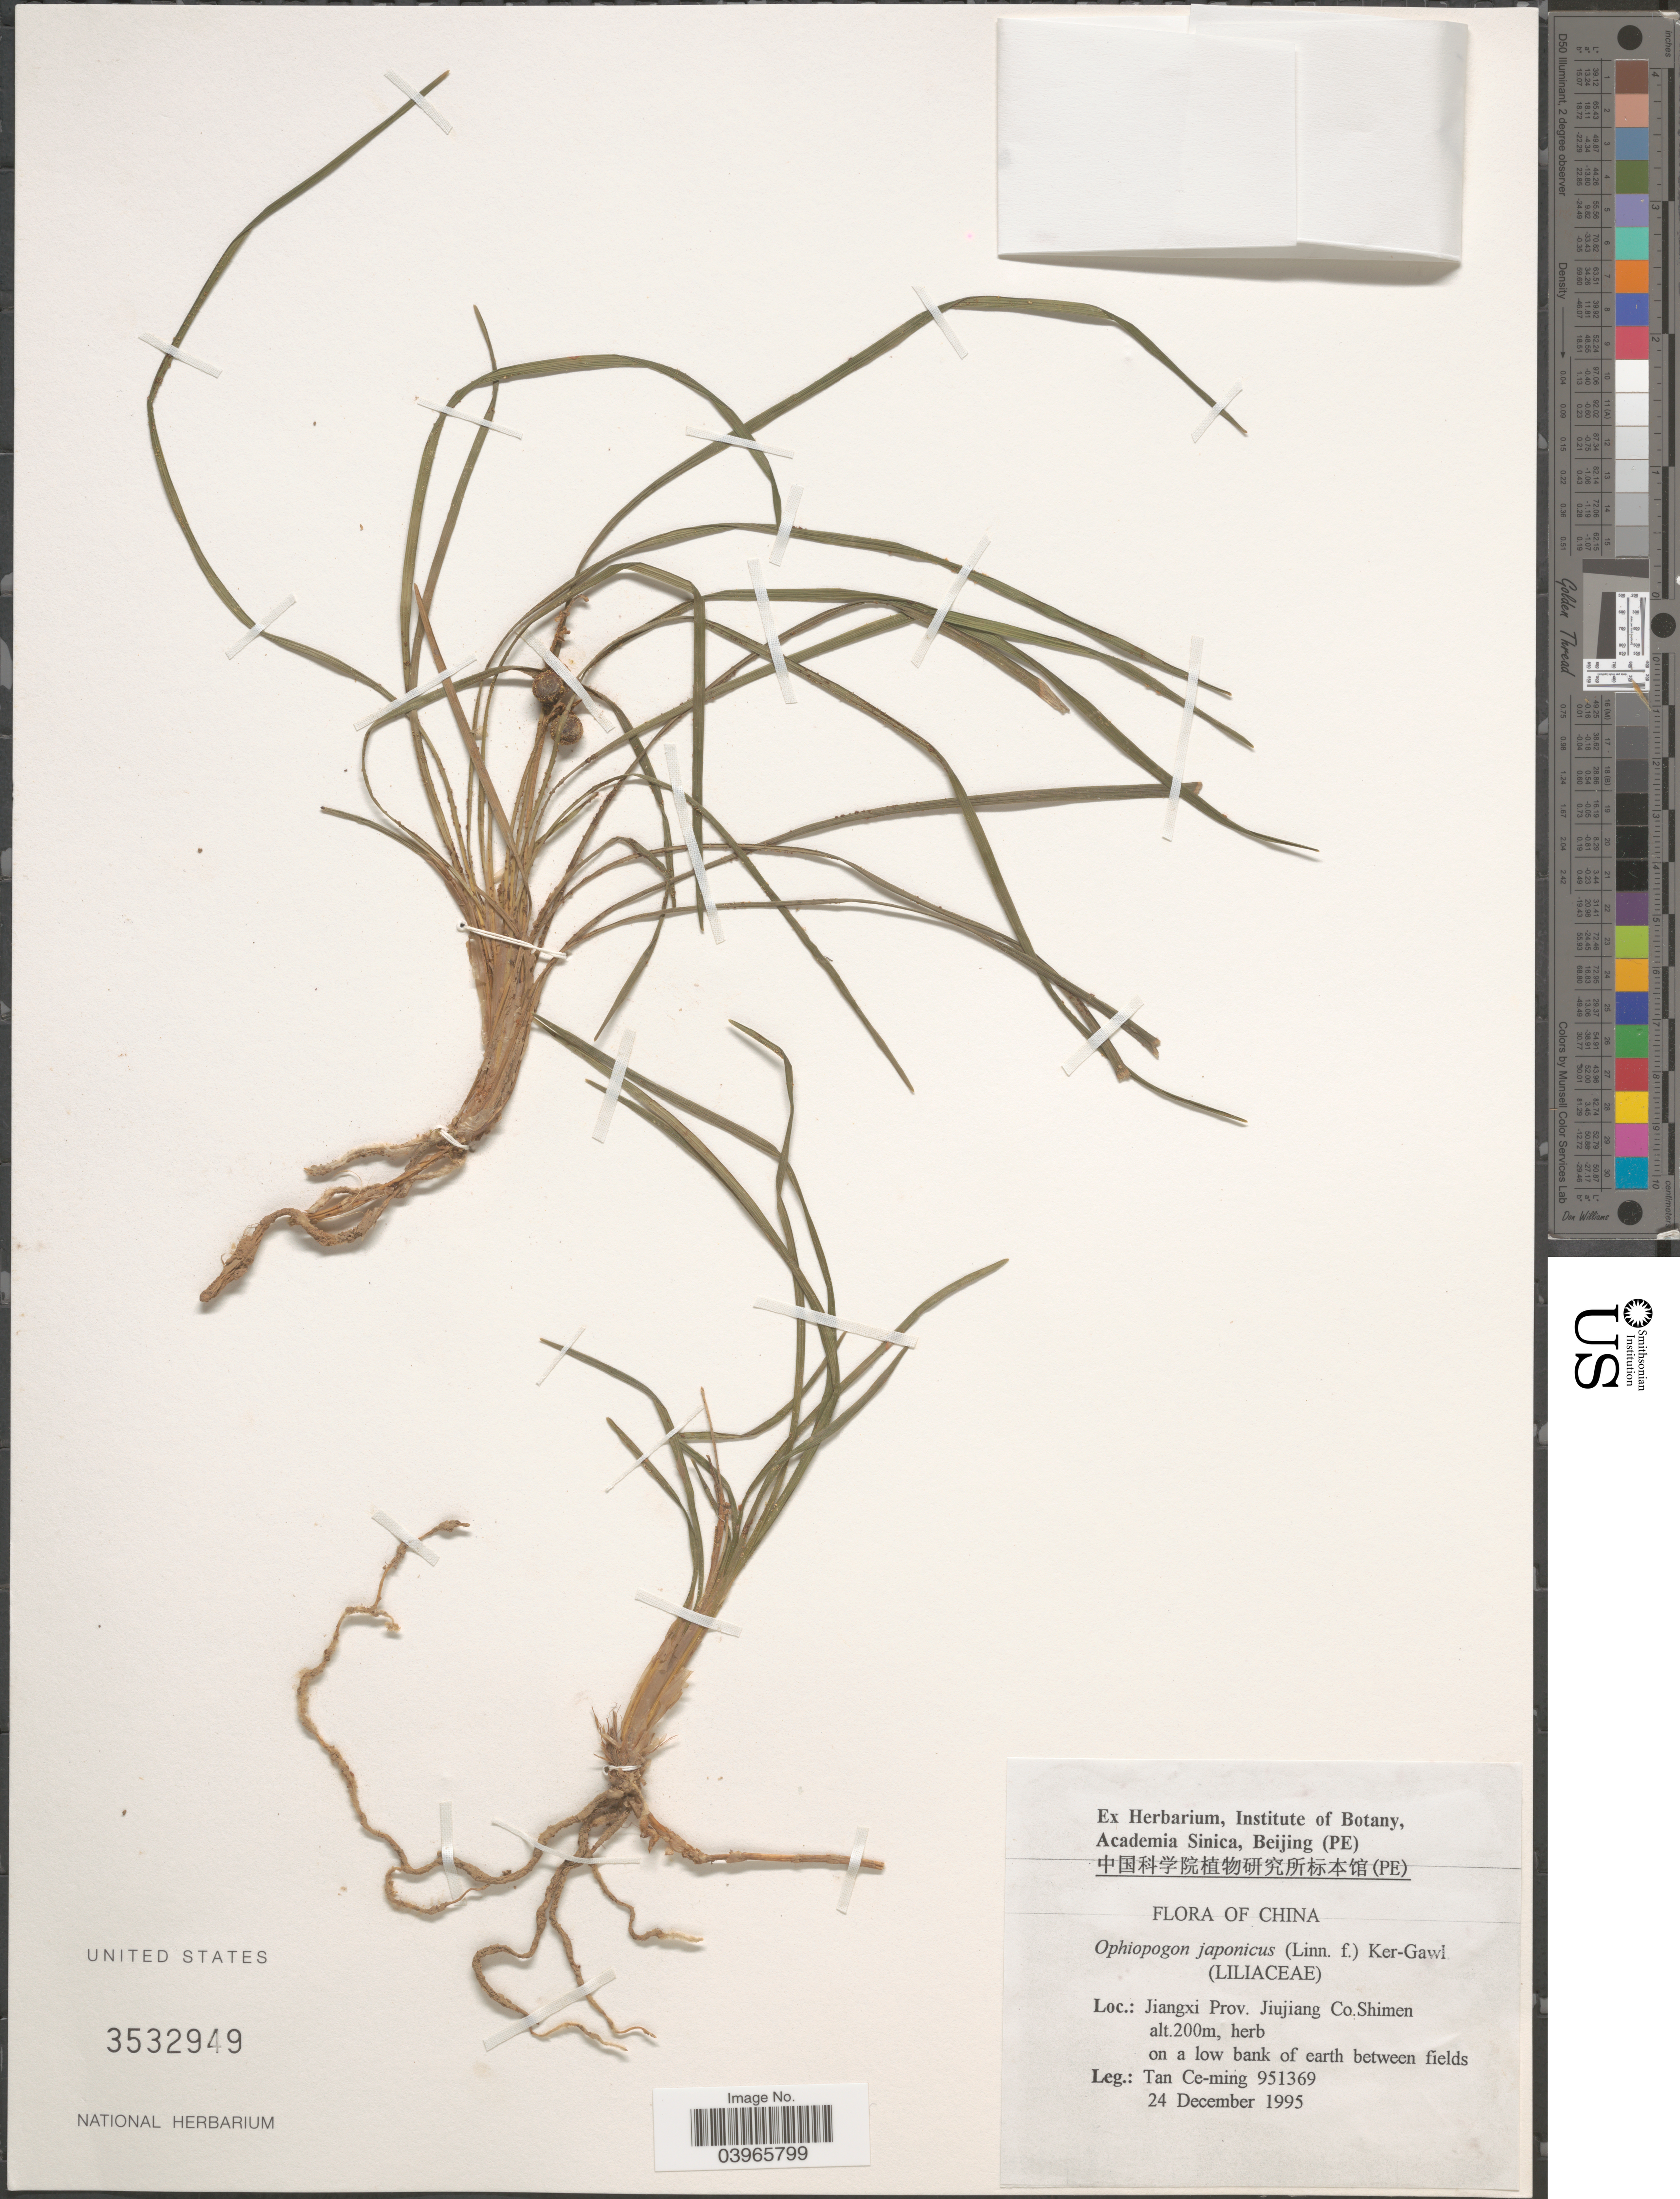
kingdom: Plantae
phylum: Tracheophyta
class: Liliopsida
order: Asparagales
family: Asparagaceae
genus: Ophiopogon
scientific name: Ophiopogon japonicus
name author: (L. f.) Ker Gawl.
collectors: T. Ce-ming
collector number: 951369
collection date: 1995-12-24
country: China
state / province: Jiangxi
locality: Jiujiang Co. Shimen. On a low bank of earth between fields.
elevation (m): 200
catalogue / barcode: US 3532949